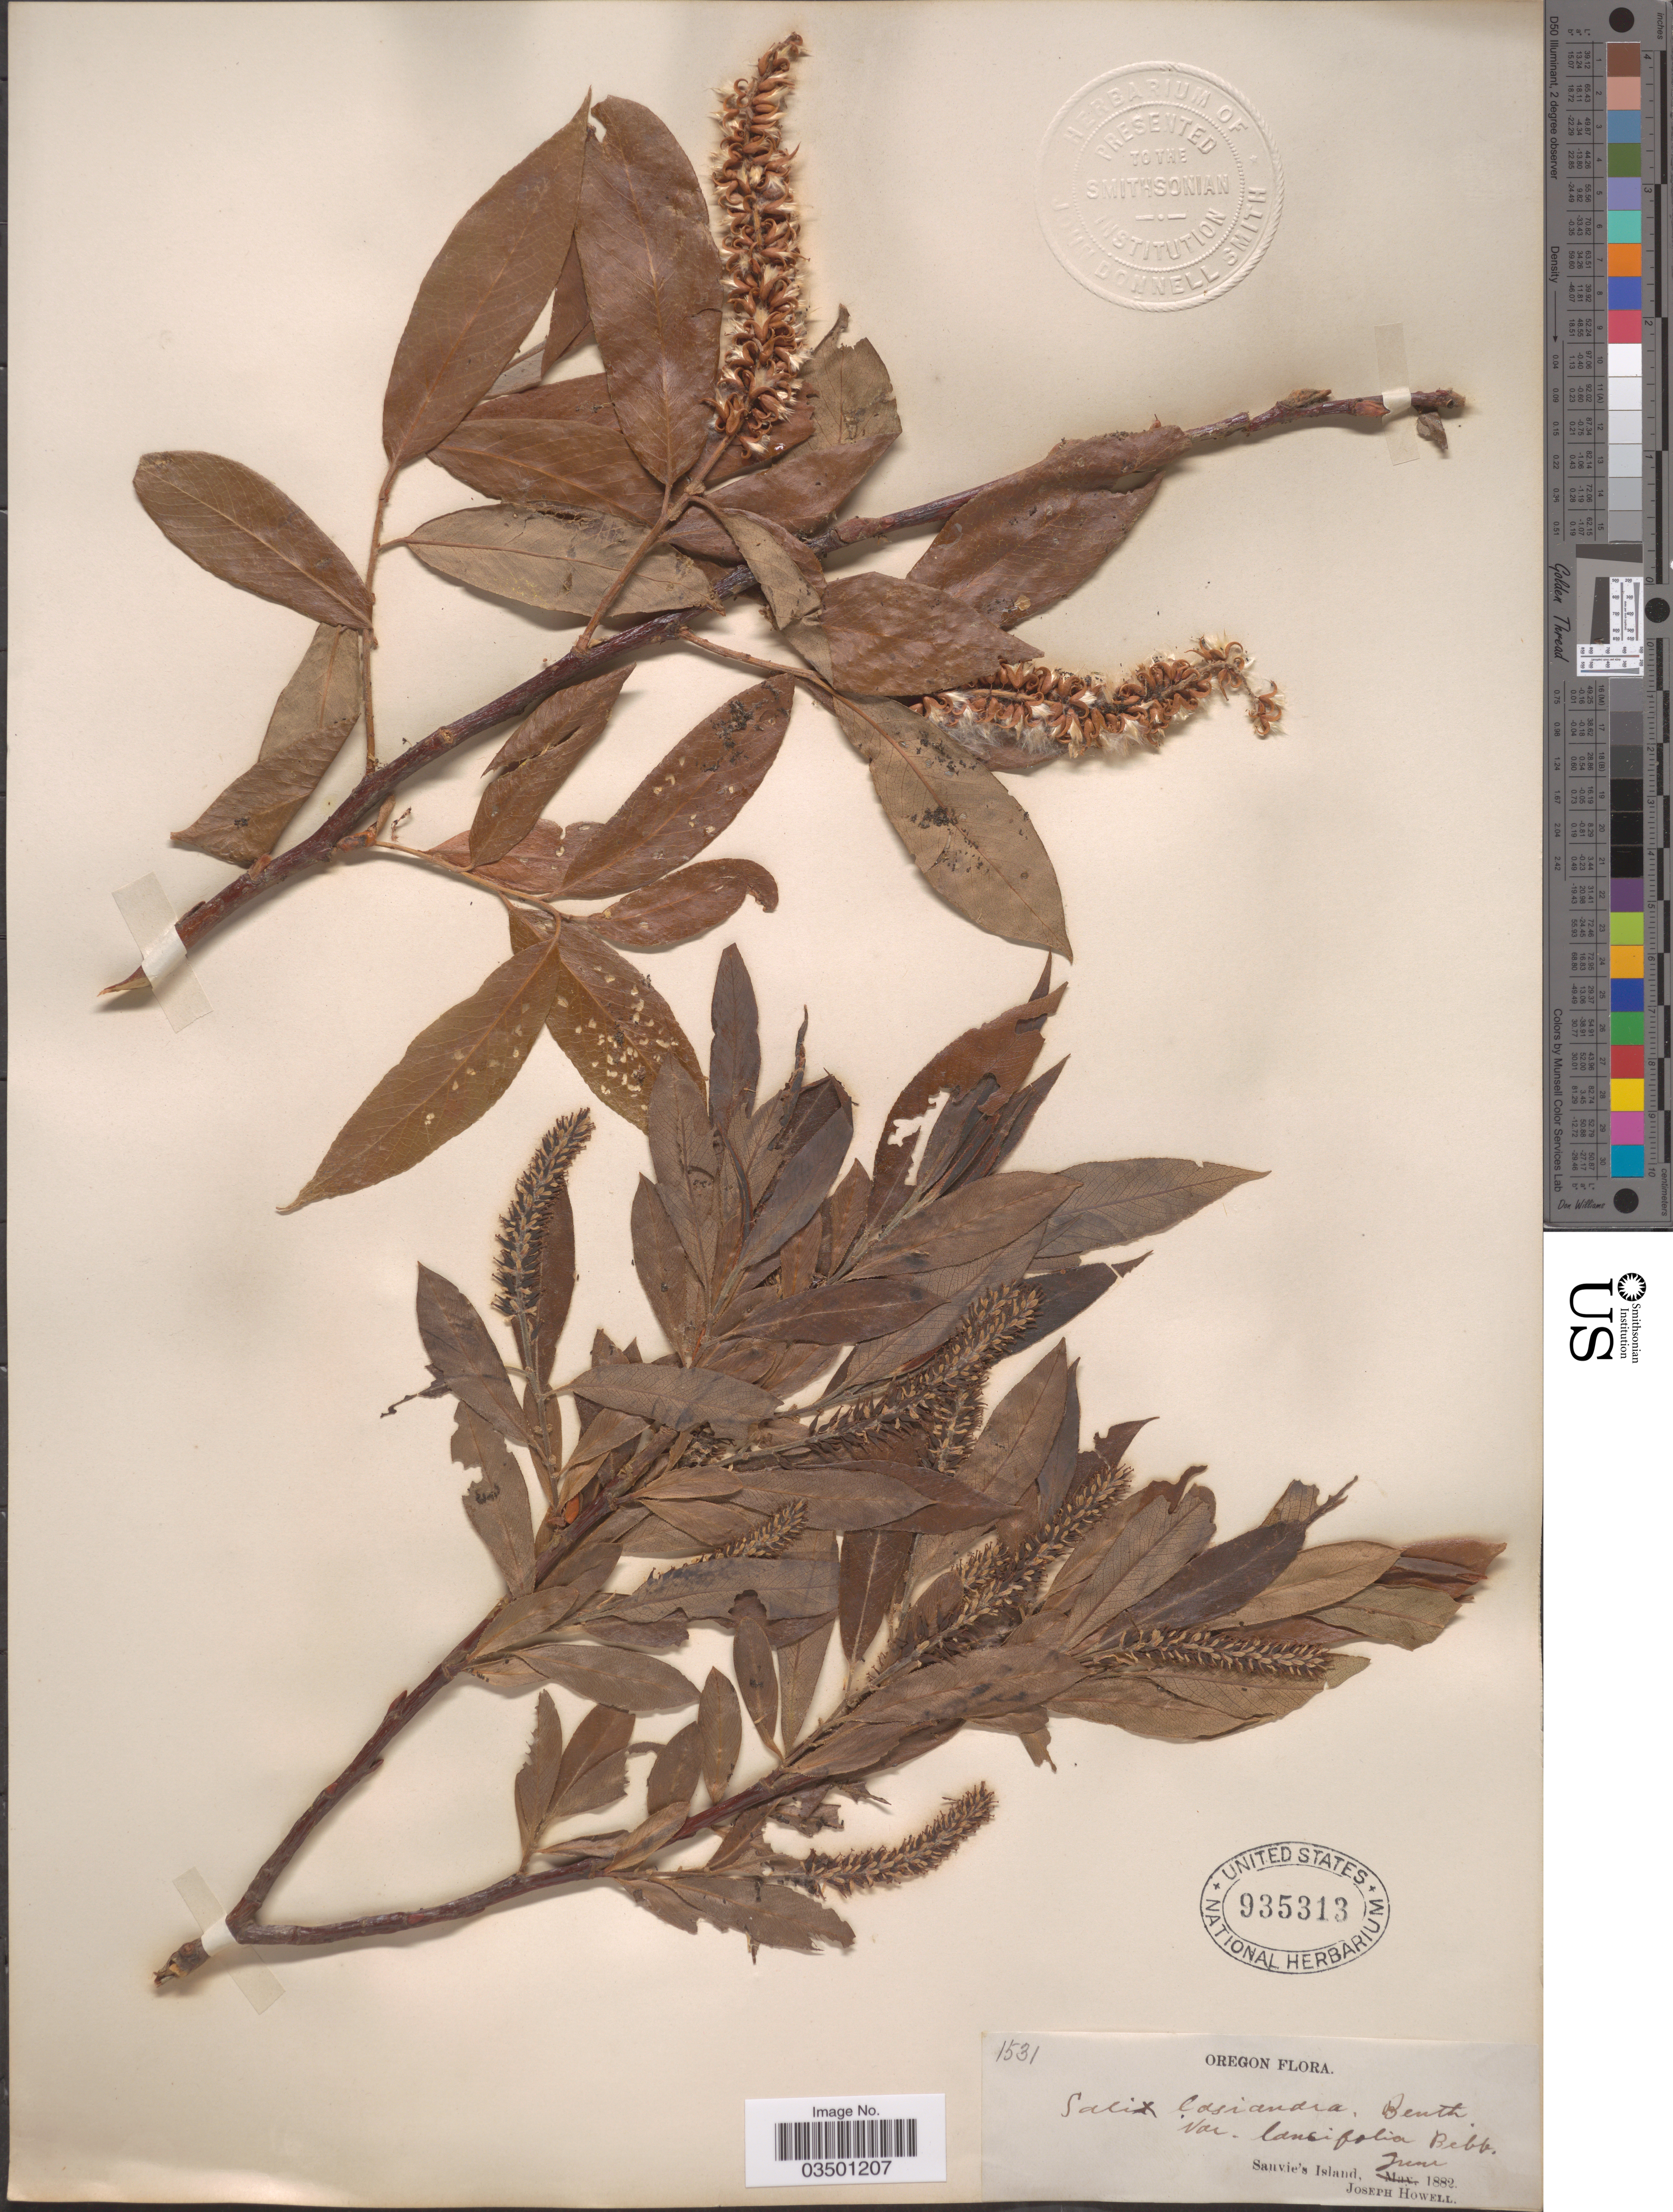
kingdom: Plantae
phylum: Tracheophyta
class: Magnoliopsida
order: Malpighiales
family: Salicaceae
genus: Salix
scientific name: Salix lasiandra var. lancifolia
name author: Bebb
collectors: J. Howell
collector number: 1531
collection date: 1882-06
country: United States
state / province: Oregon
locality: Sauvie's Island.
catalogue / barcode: US 935313